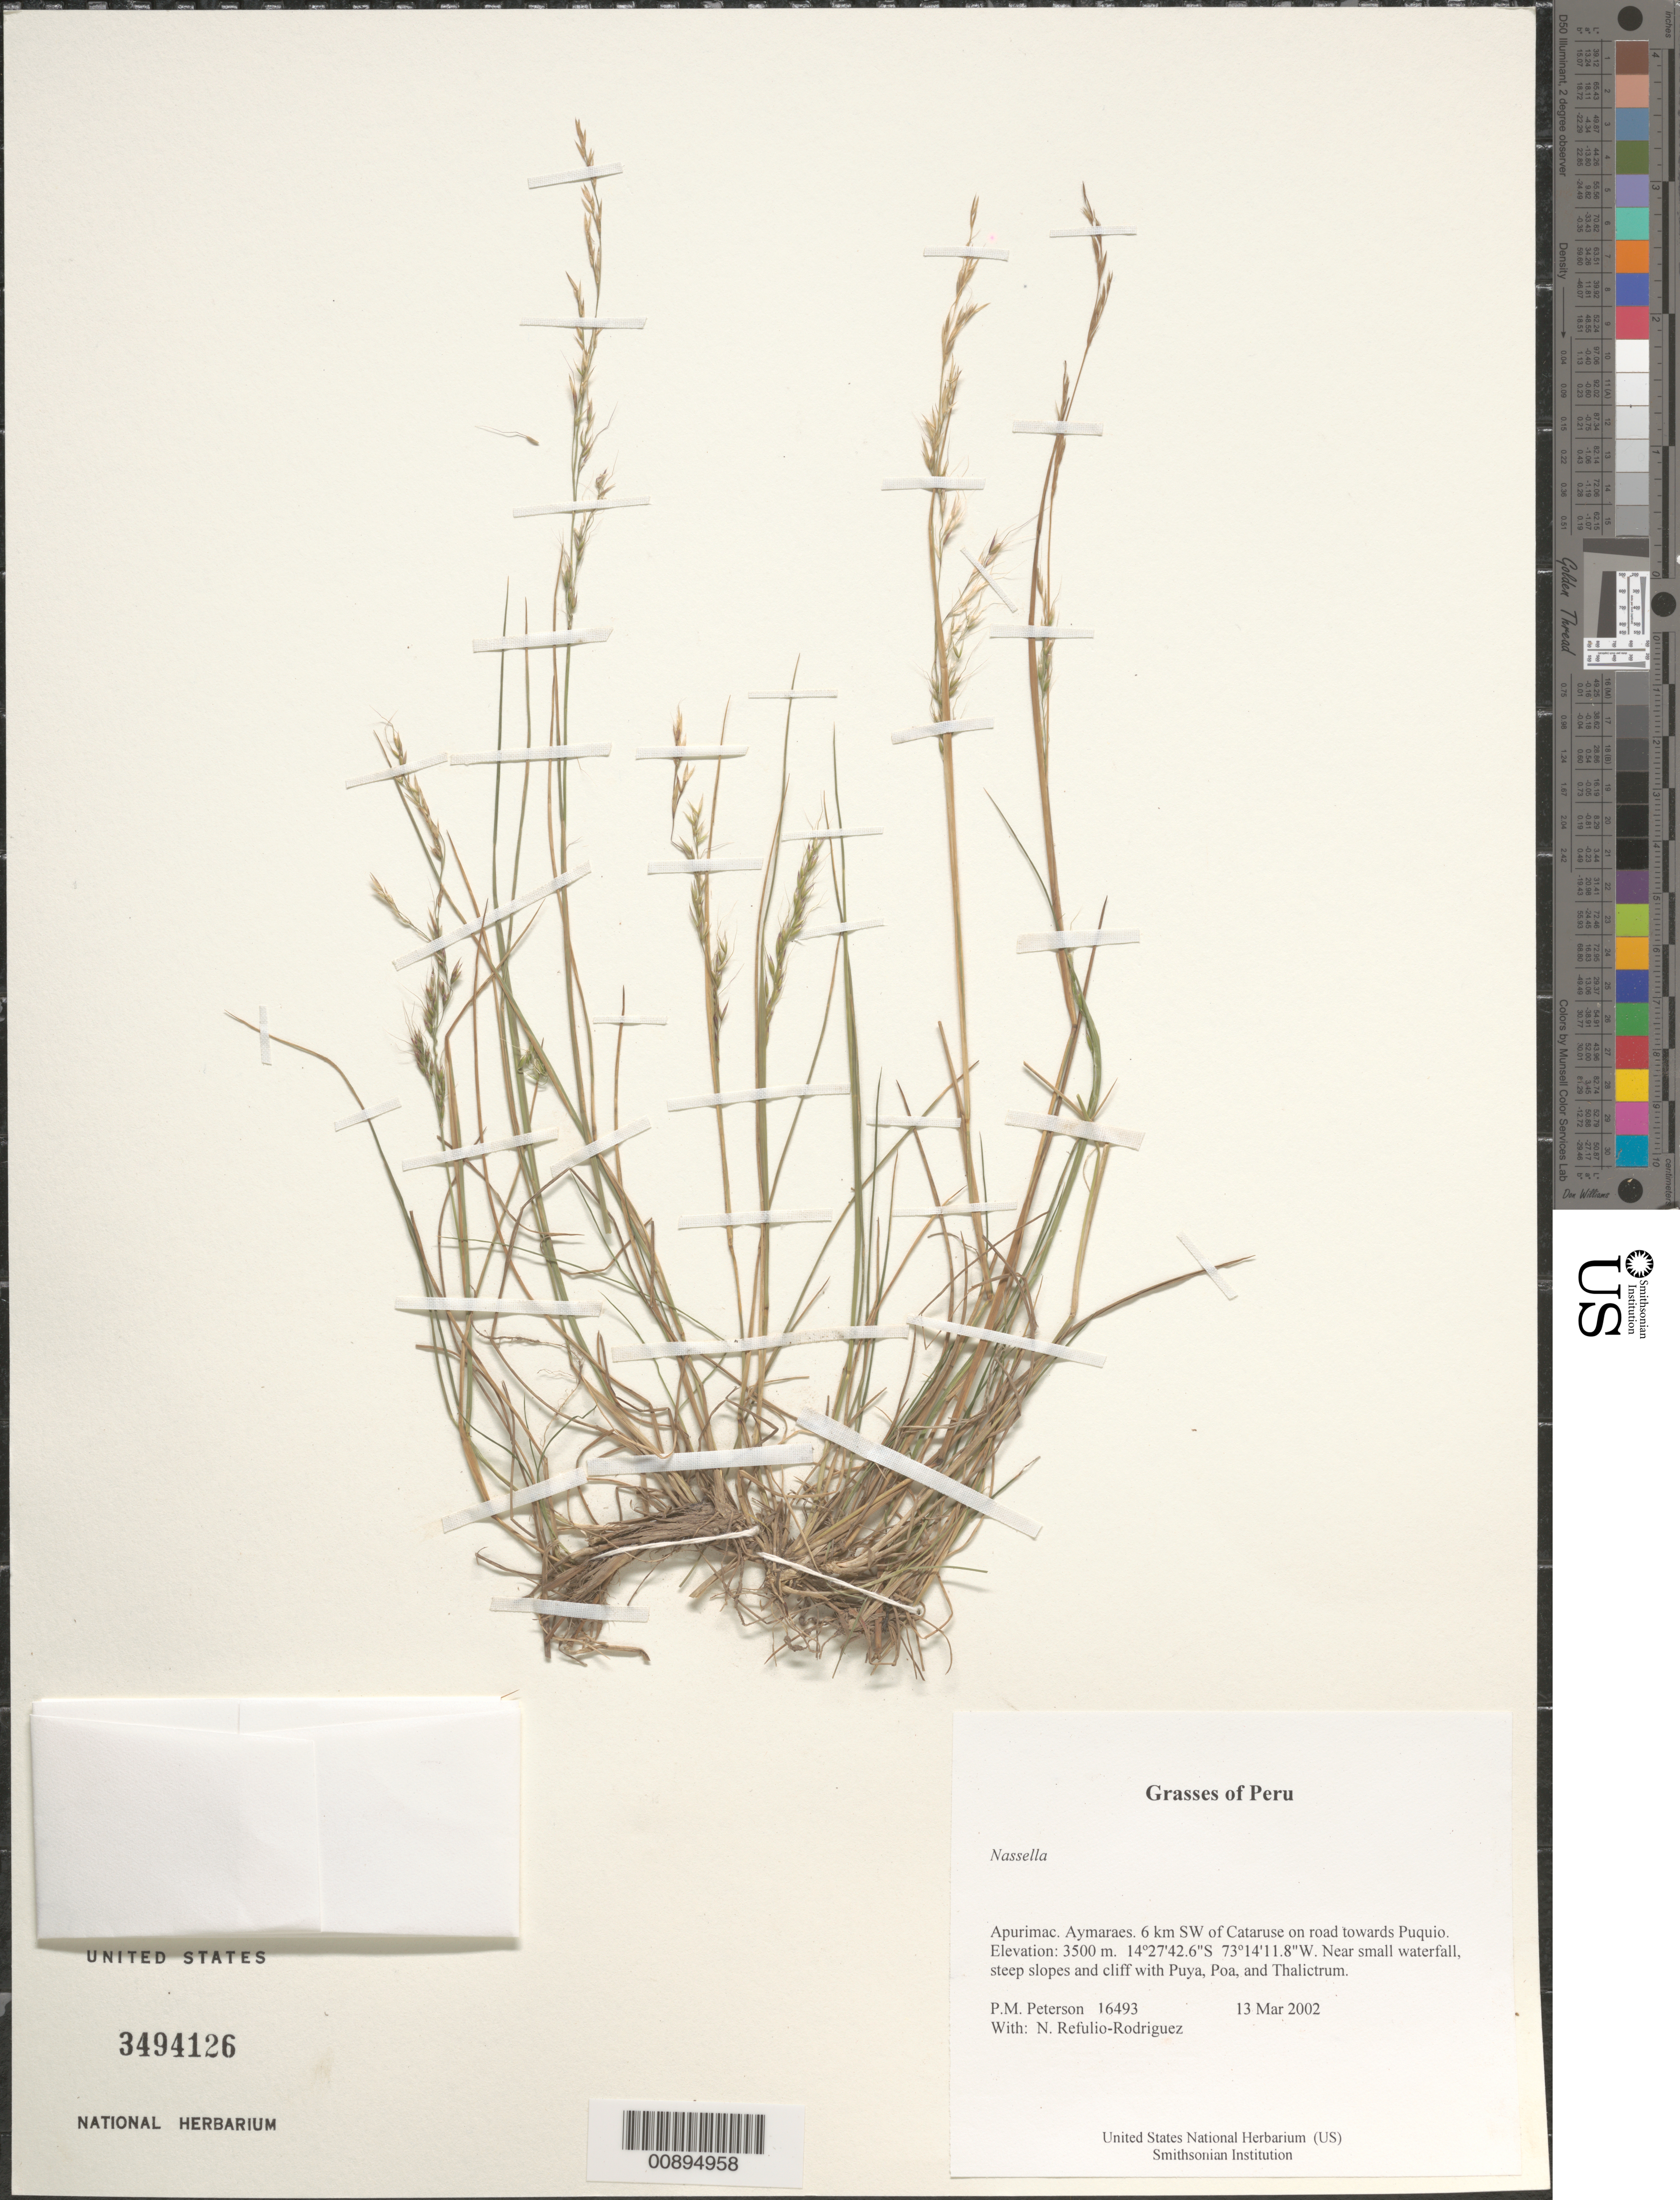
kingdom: Plantae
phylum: Tracheophyta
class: Liliopsida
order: Poales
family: Poaceae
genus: Nassella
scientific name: Nassella sp.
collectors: P. M. Peterson & N. Refulio-Rodríguez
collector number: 16493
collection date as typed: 13 Mar 2002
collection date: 2002-03-13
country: Peru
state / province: Apurímac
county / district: Aymaraes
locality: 6 km SW of Cataruse on road towards Puquio.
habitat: Near small waterfall, steep slopes and cliff with ~Puya, Poa, and Thalictrum~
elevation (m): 3500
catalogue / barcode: US 3494126